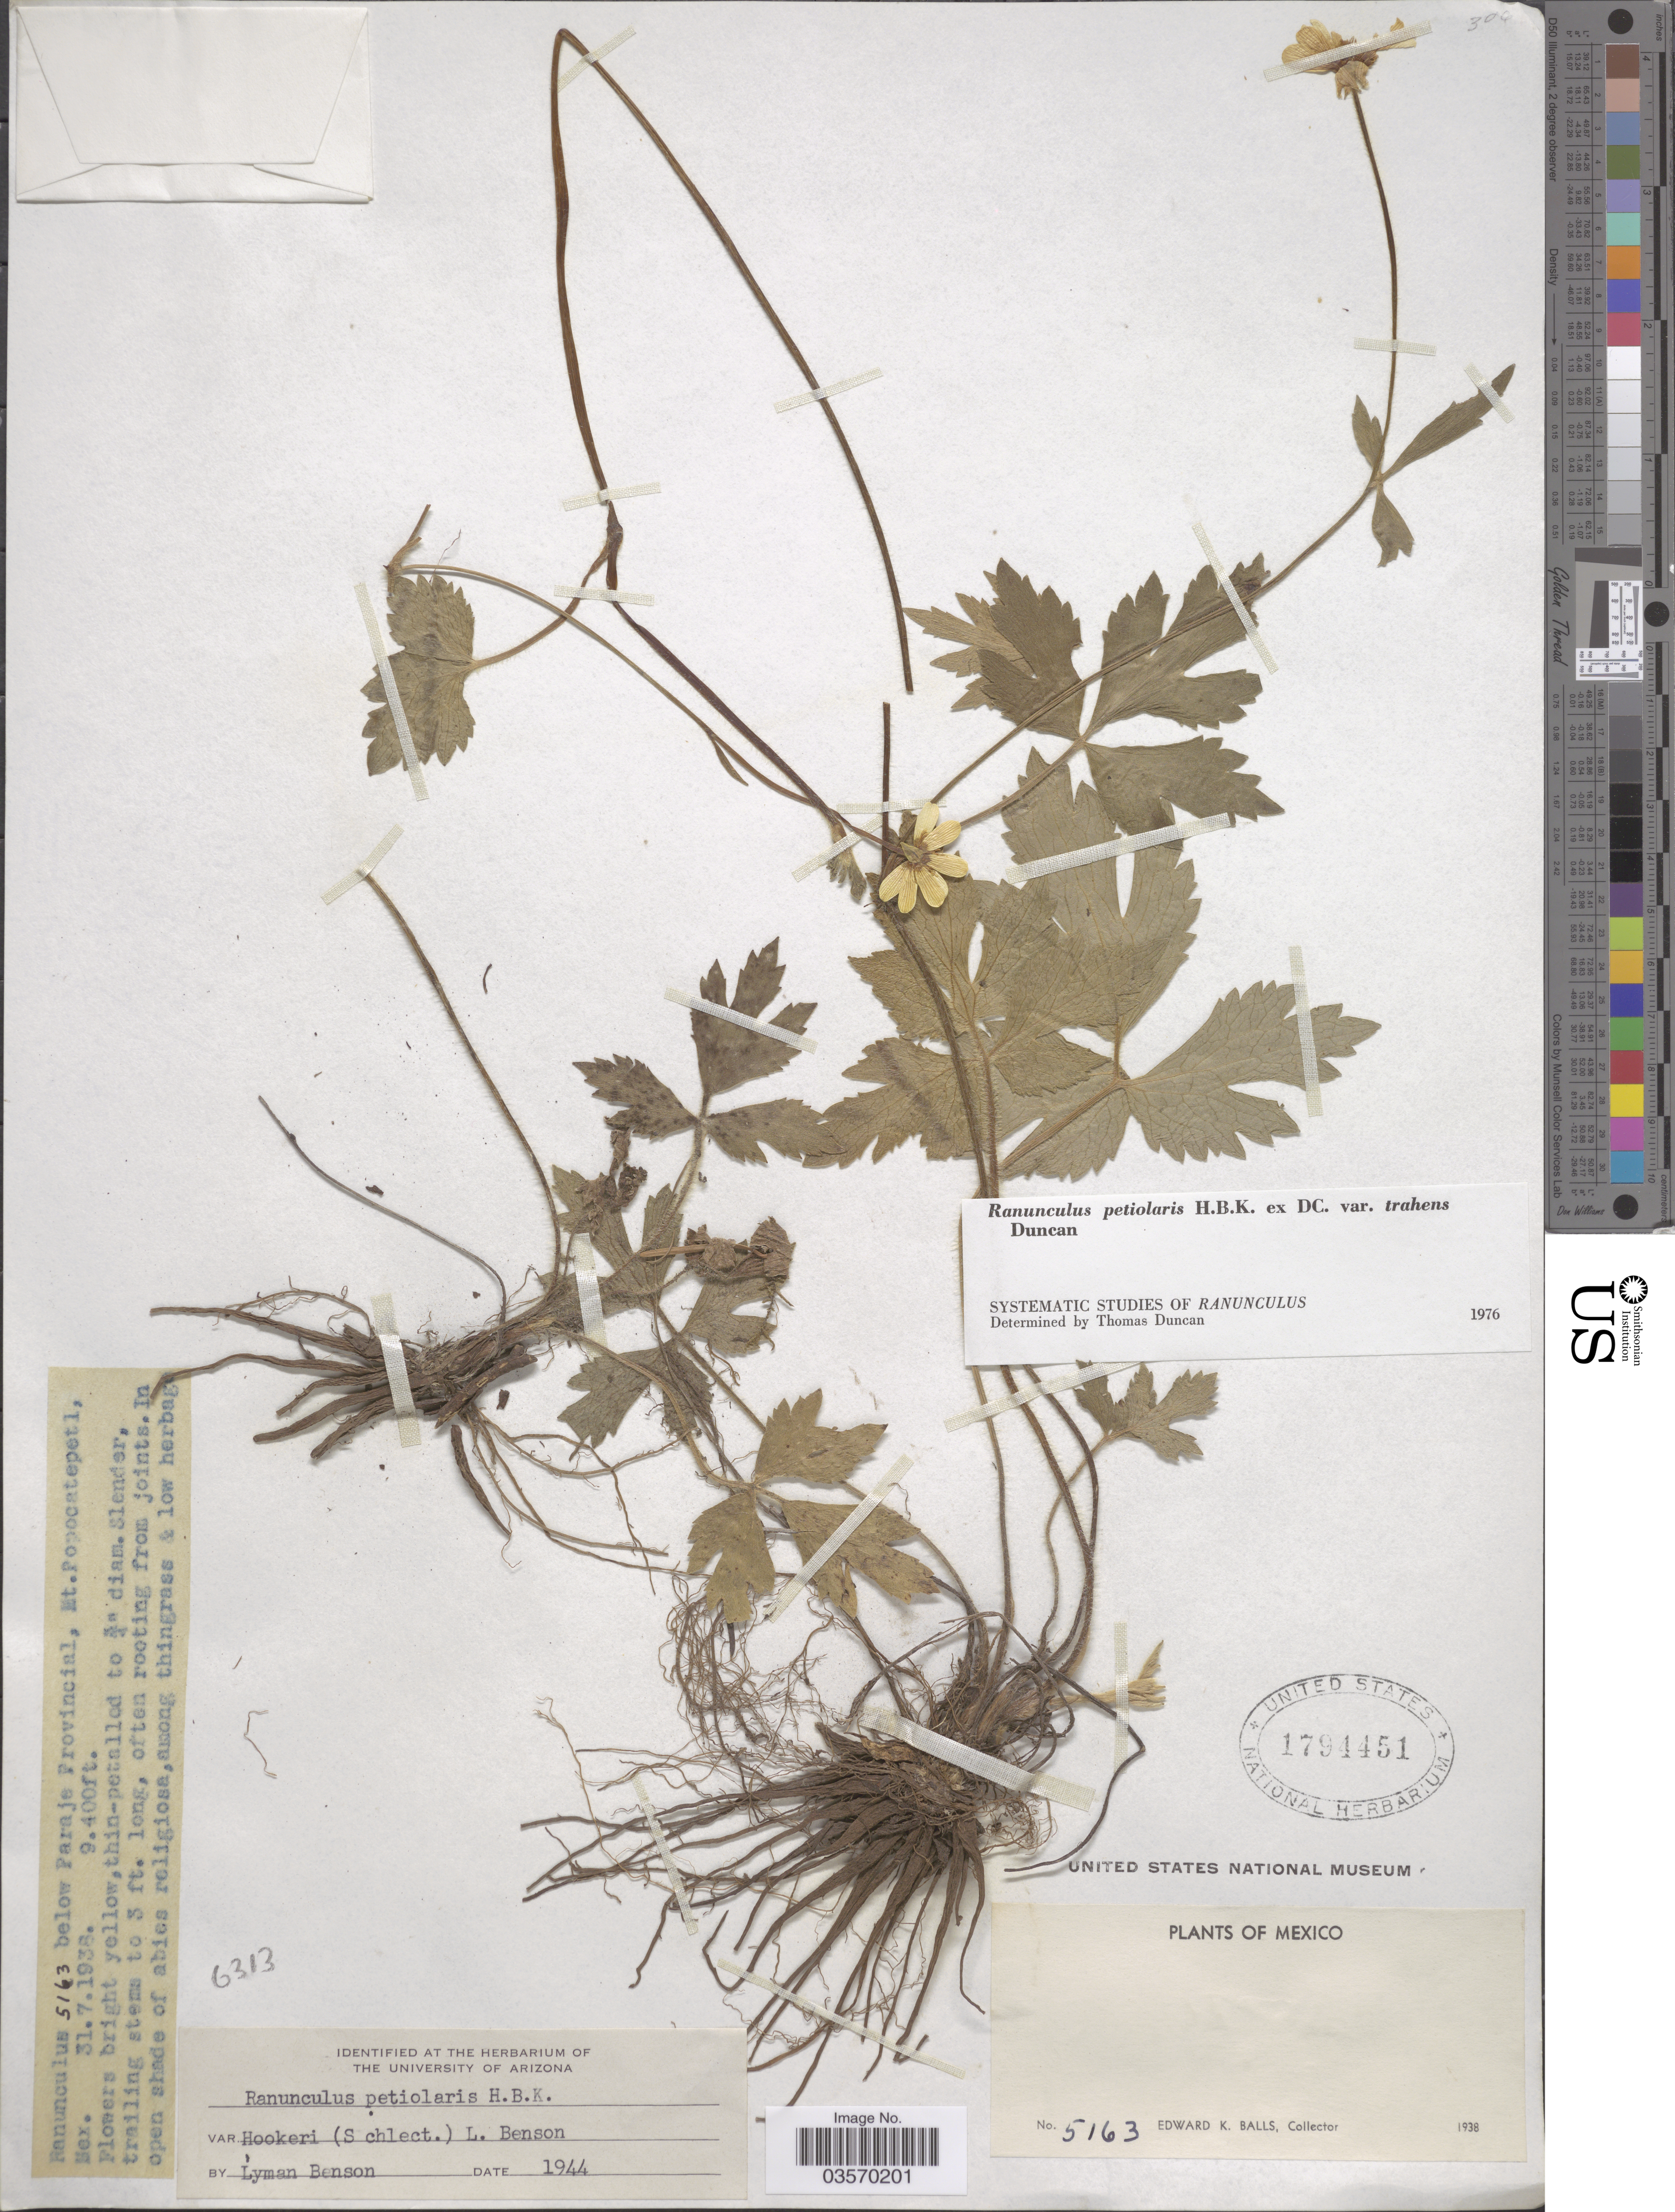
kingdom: Plantae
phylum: Tracheophyta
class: Magnoliopsida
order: Ranunculales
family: Ranunculaceae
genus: Ranunculus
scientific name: Ranunculus petiolaris var. trahens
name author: Kunth ex DC.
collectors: E. K. Balls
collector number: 5163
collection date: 1938-07-31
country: Mexico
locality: Below Paraje Province, Mt. Popocatepetl.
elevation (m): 2865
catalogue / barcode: US 1794451